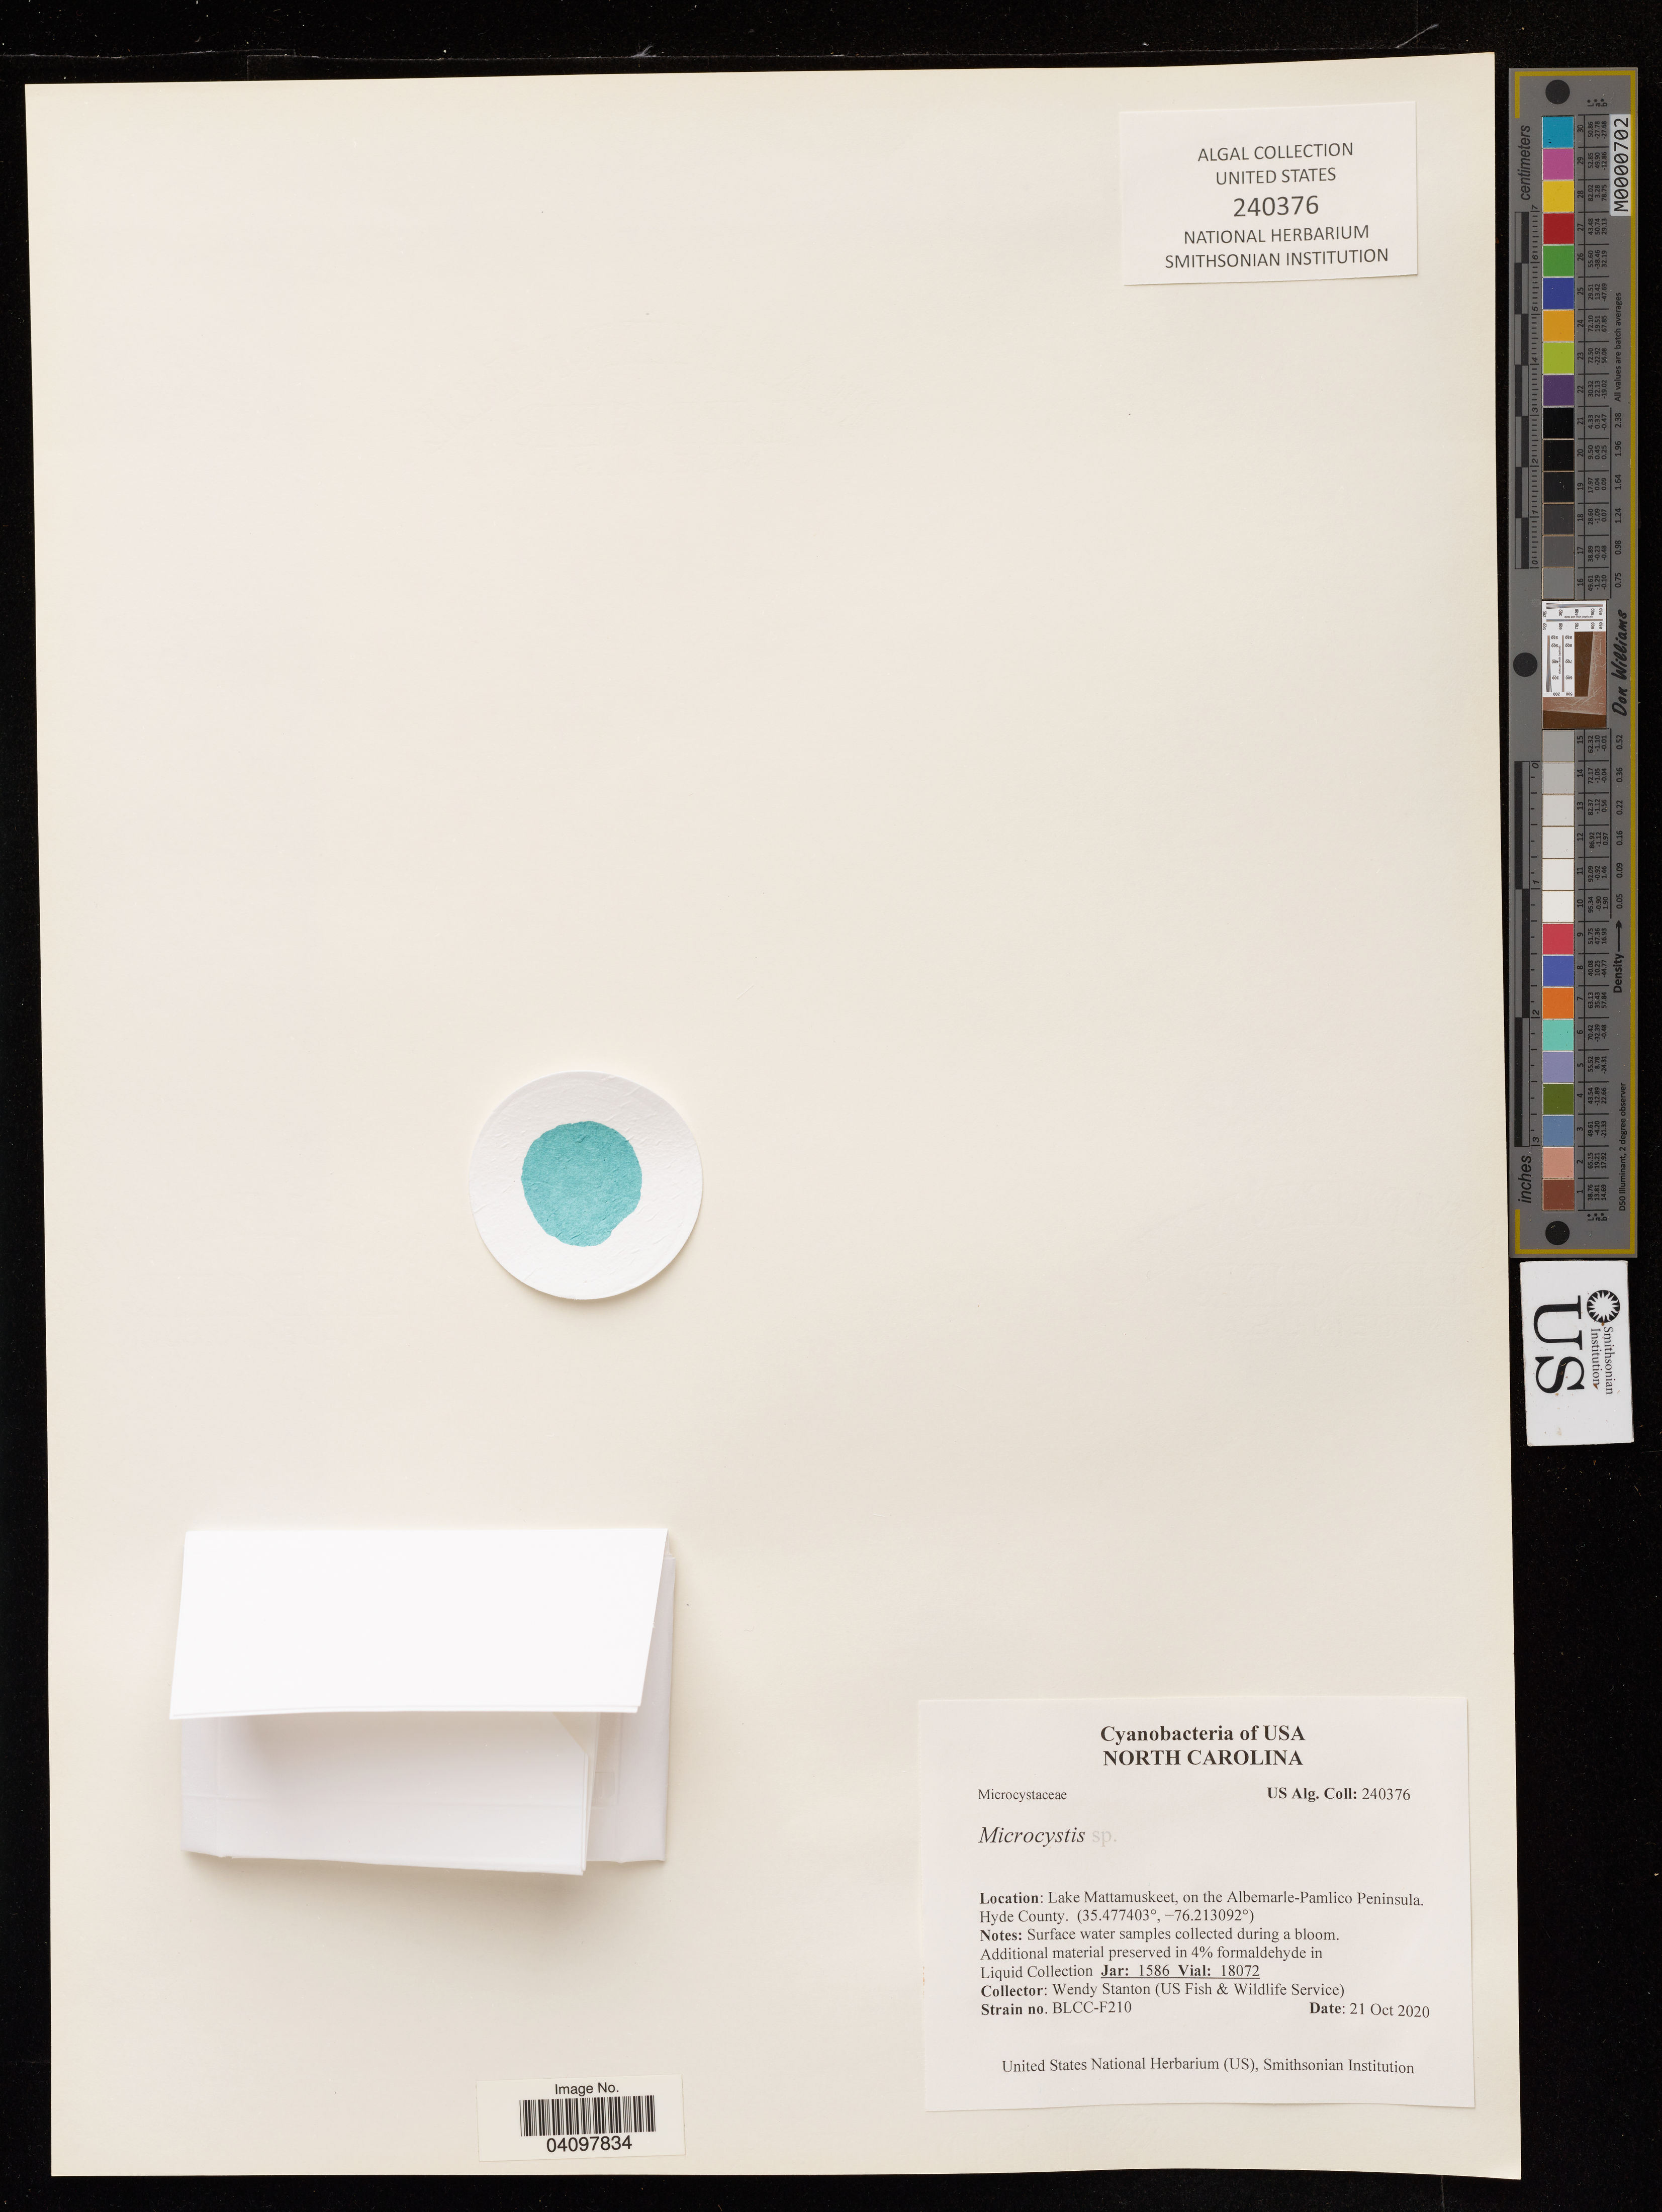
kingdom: Bacteria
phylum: Cyanobacteria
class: Cyanobacteriia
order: Cyanobacteriales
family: Microcystaceae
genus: Microcystis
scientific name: Microcystis sp.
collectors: W. Stanton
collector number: BLCC-F210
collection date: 2020-10-21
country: United States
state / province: North Carolina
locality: Lake Mattamuskeet, on the Albemarle-Pamlico Peninsula. Hyde County.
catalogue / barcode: US 240376